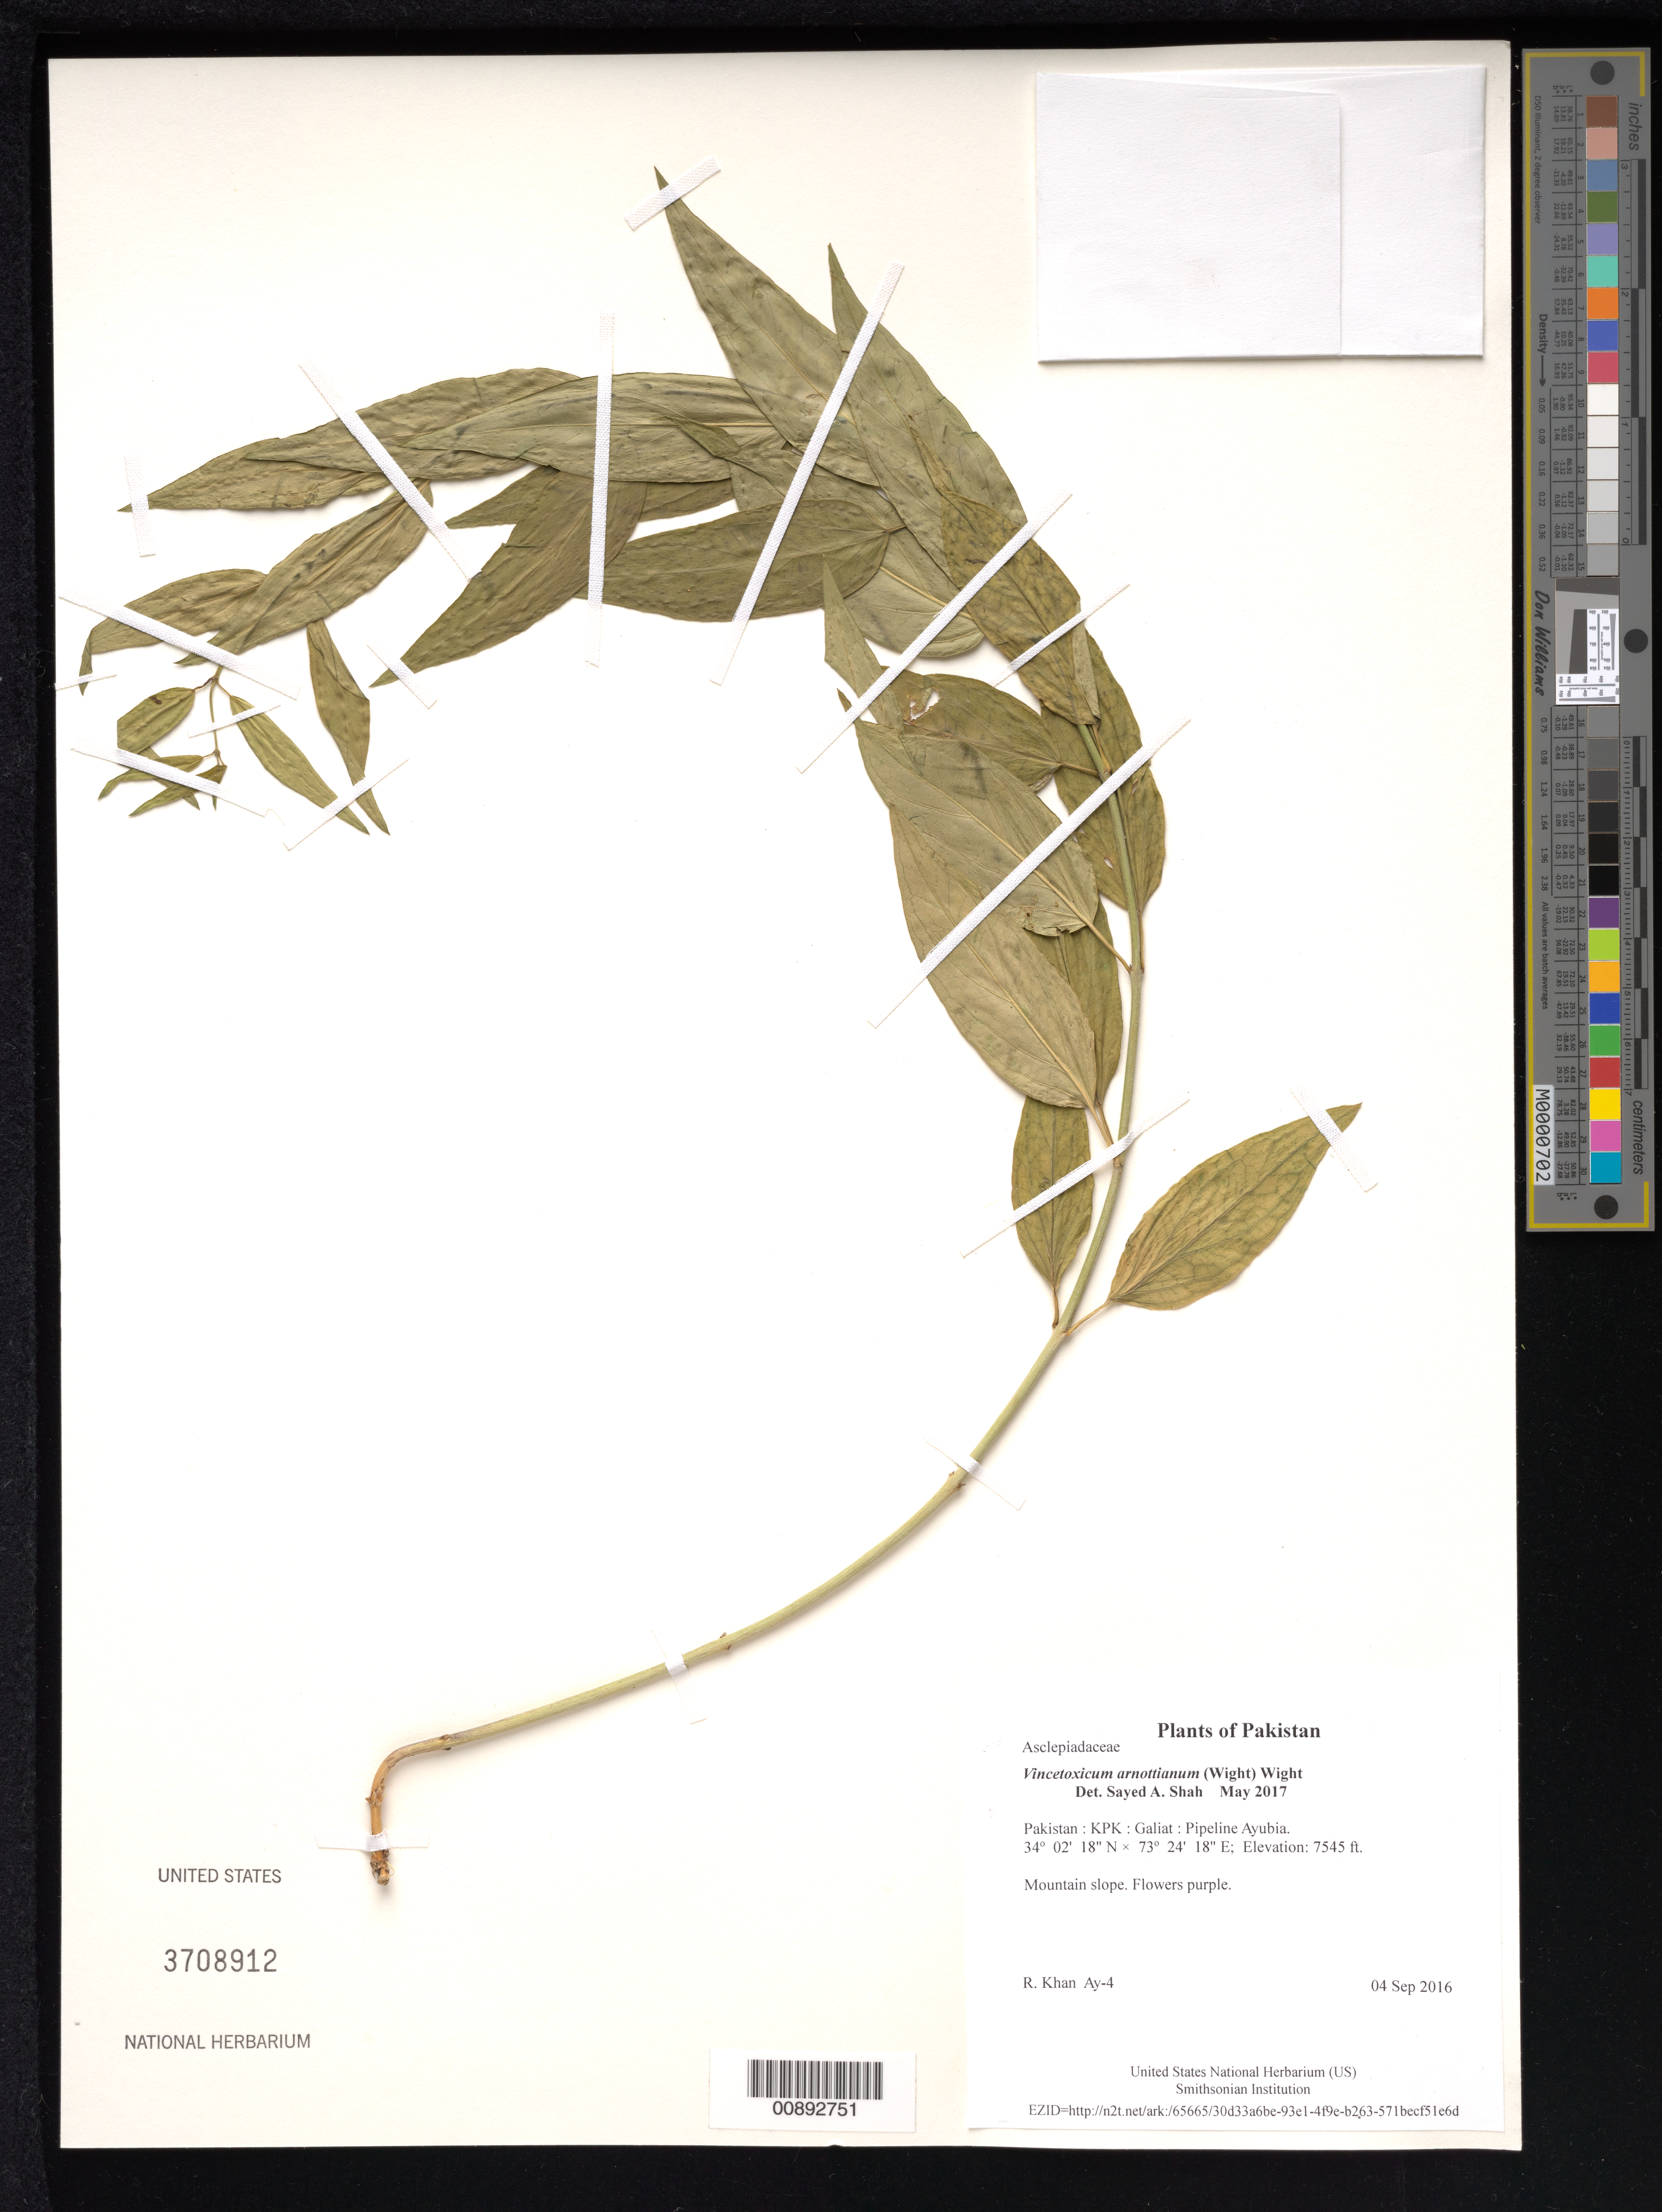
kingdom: Plantae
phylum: Tracheophyta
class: Magnoliopsida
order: Gentianales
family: Apocynaceae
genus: Vincetoxicum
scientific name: Vincetoxicum arnottianum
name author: (Wight) Wight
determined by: Shah, Azizullah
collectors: R. Khan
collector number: Ay-4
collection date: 2016-09-04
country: Pakistan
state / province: Khyber Pakhtunkhwa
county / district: Galiat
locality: Pipeline Ayubia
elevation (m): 2300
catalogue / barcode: US 3708912